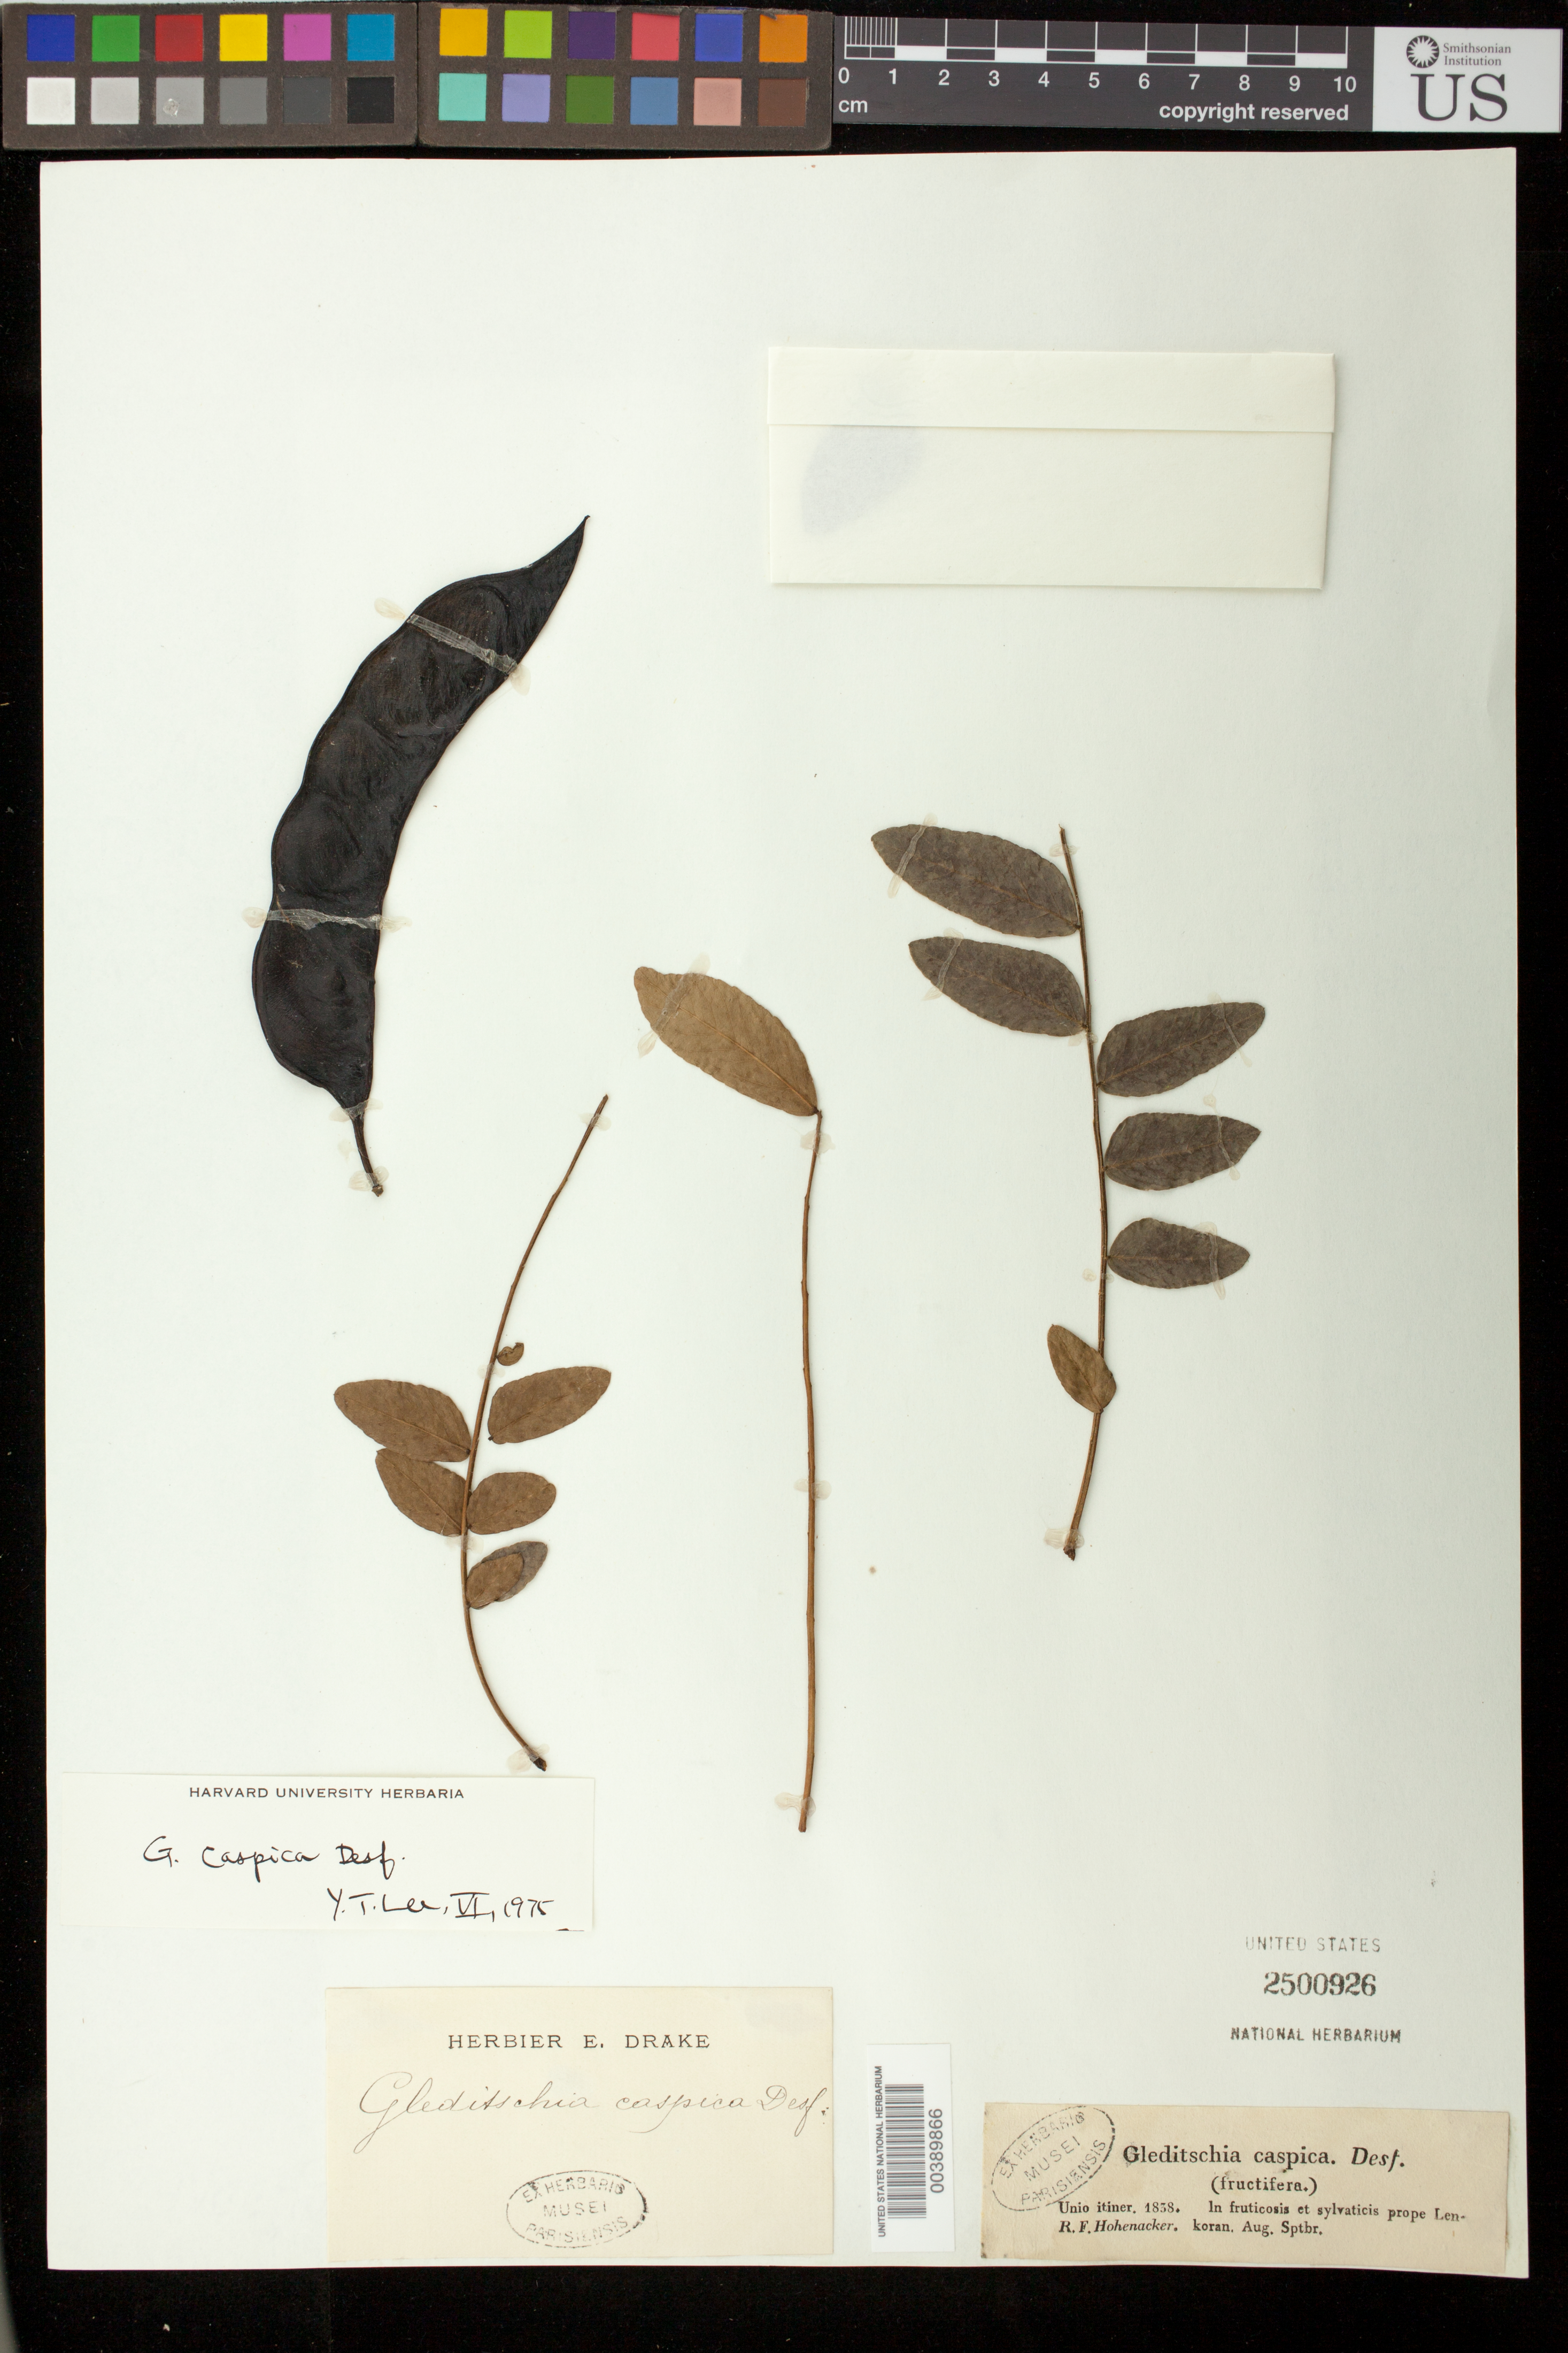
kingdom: Plantae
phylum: Tracheophyta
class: Magnoliopsida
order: Fabales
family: Fabaceae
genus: Gleditsia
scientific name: Gleditsia caspica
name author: Desf.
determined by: Lee, Y. T.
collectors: R. F. Hohenacker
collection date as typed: Aug 1838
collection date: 1838-08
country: Azerbaijan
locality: Prope Lenkoran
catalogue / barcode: US 2500926